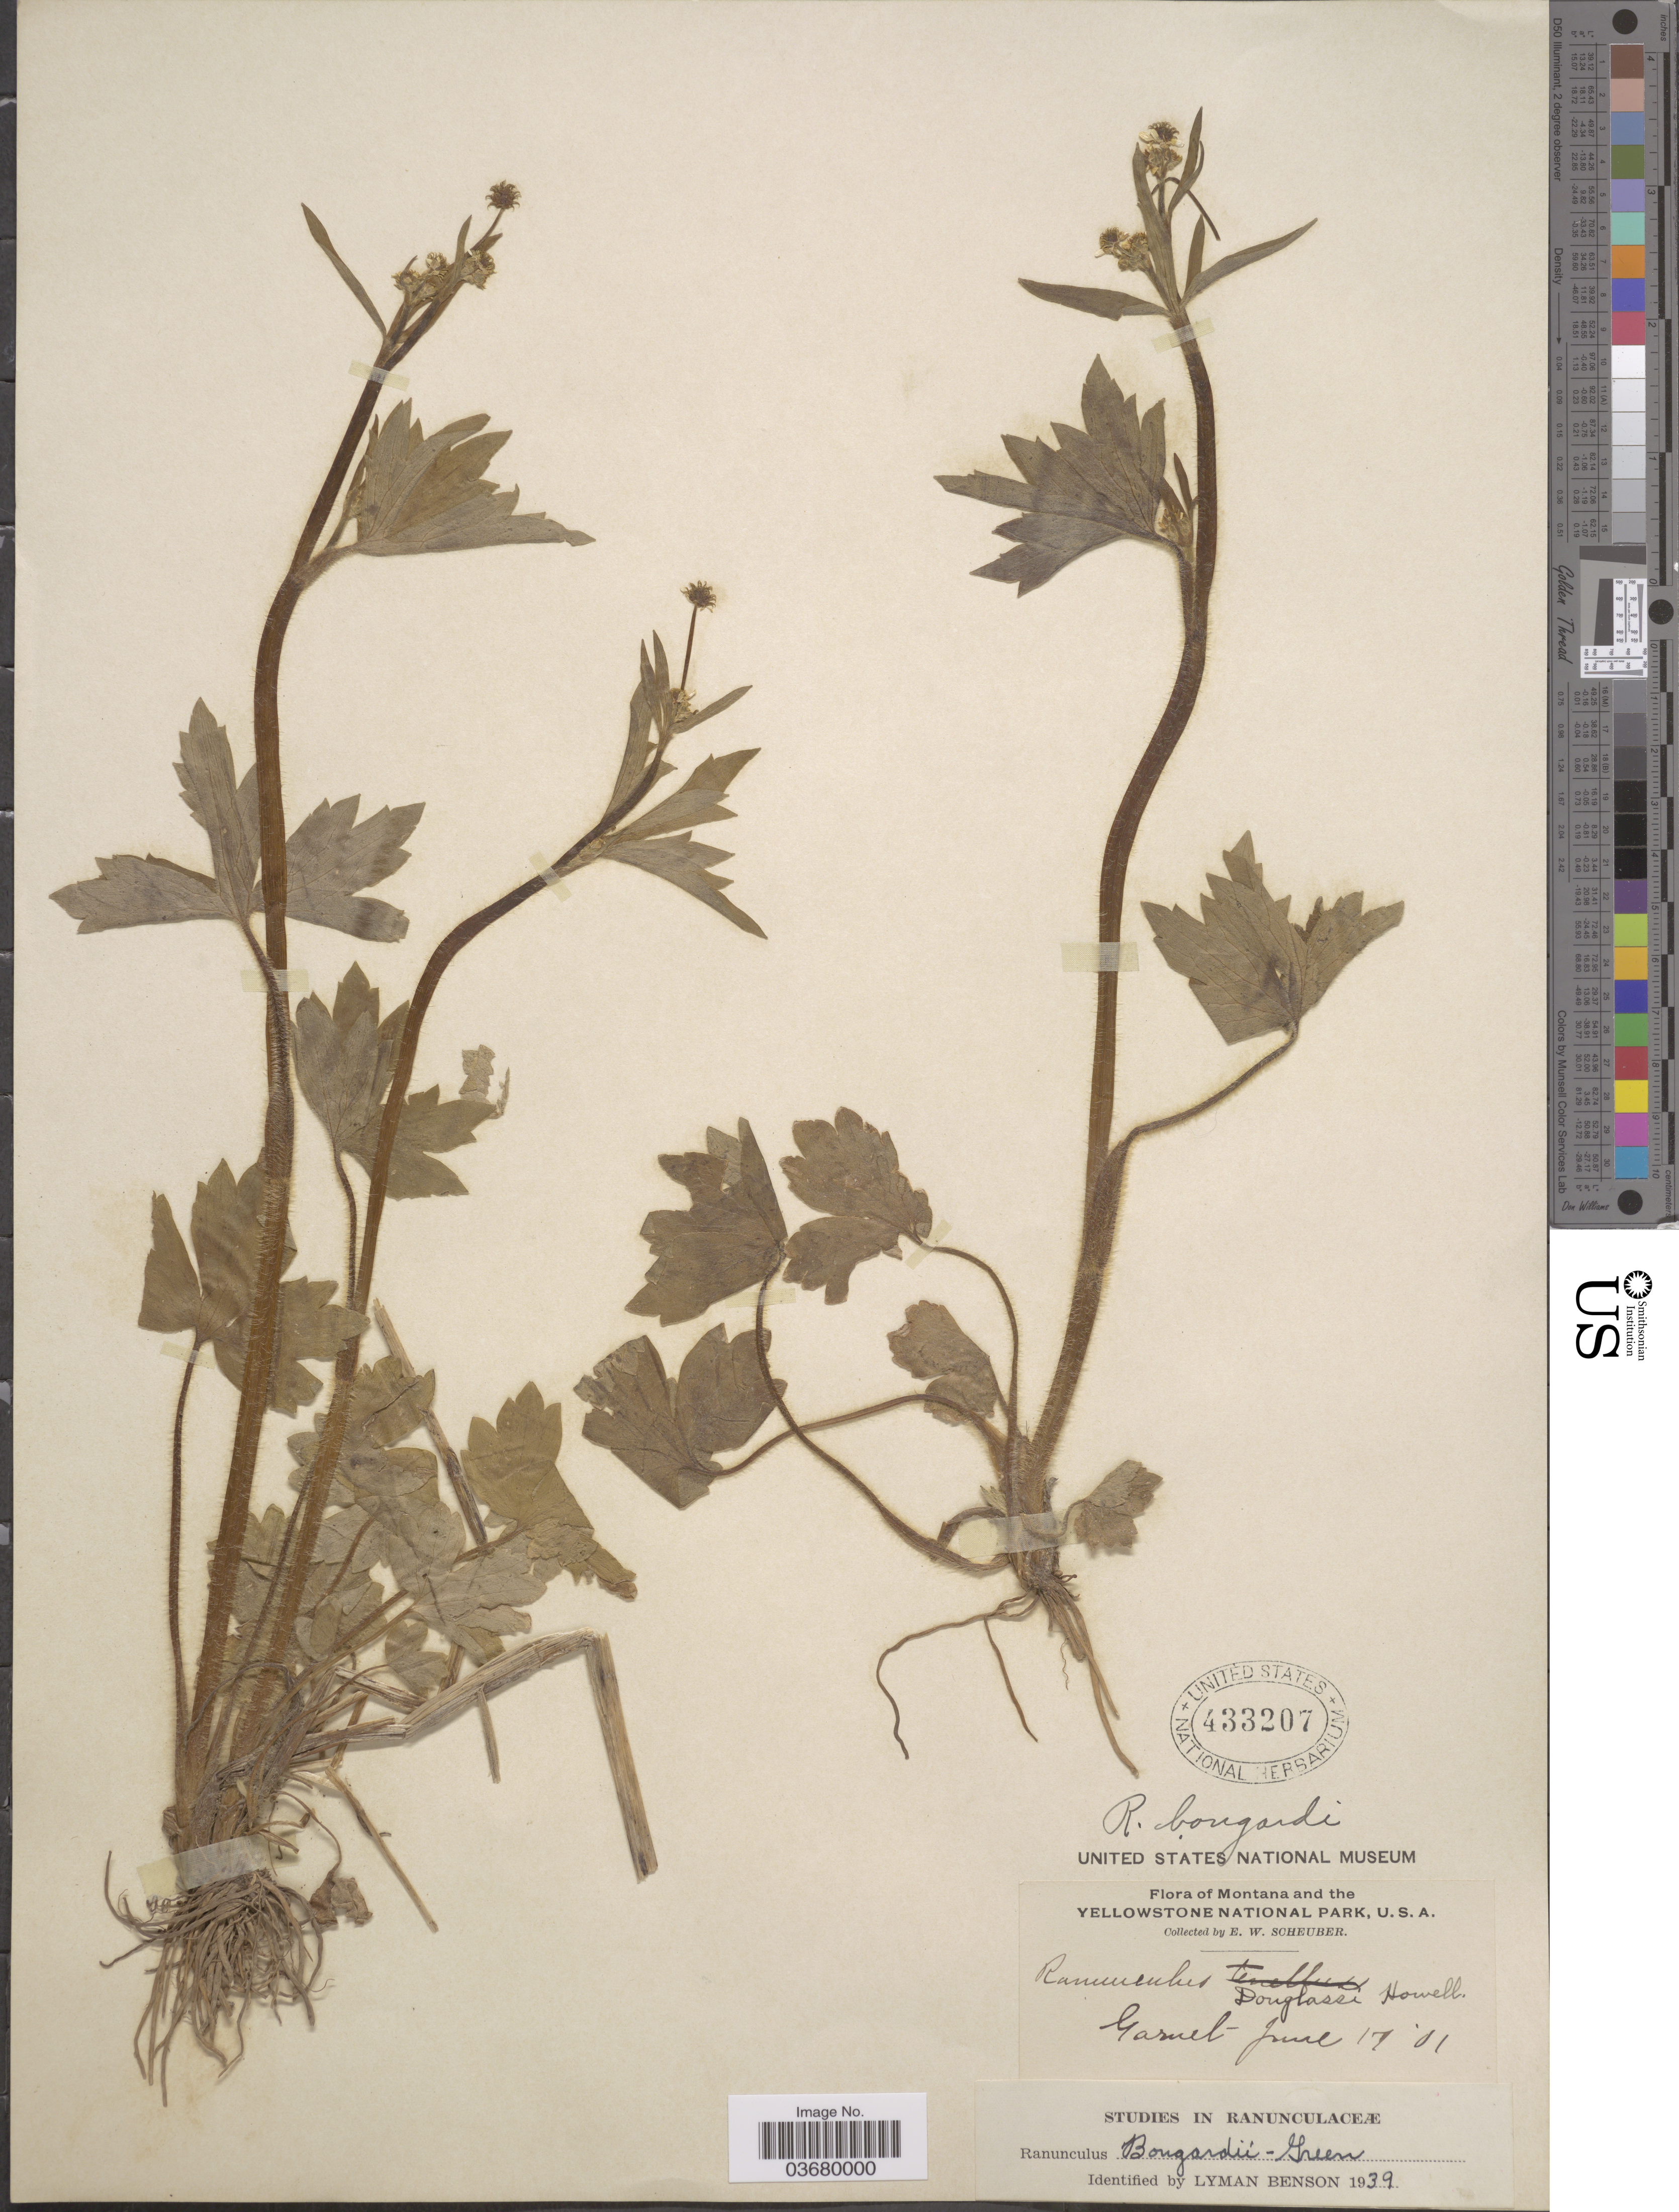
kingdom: Plantae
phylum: Tracheophyta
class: Magnoliopsida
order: Ranunculales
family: Ranunculaceae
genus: Ranunculus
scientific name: Ranunculus bongardii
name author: Greene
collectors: E. Scheuber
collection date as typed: Transcribed d/m/y: 17/6/1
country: United States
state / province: Montana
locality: Montana and the Yellowstone Park. Garnet.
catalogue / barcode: US 433207